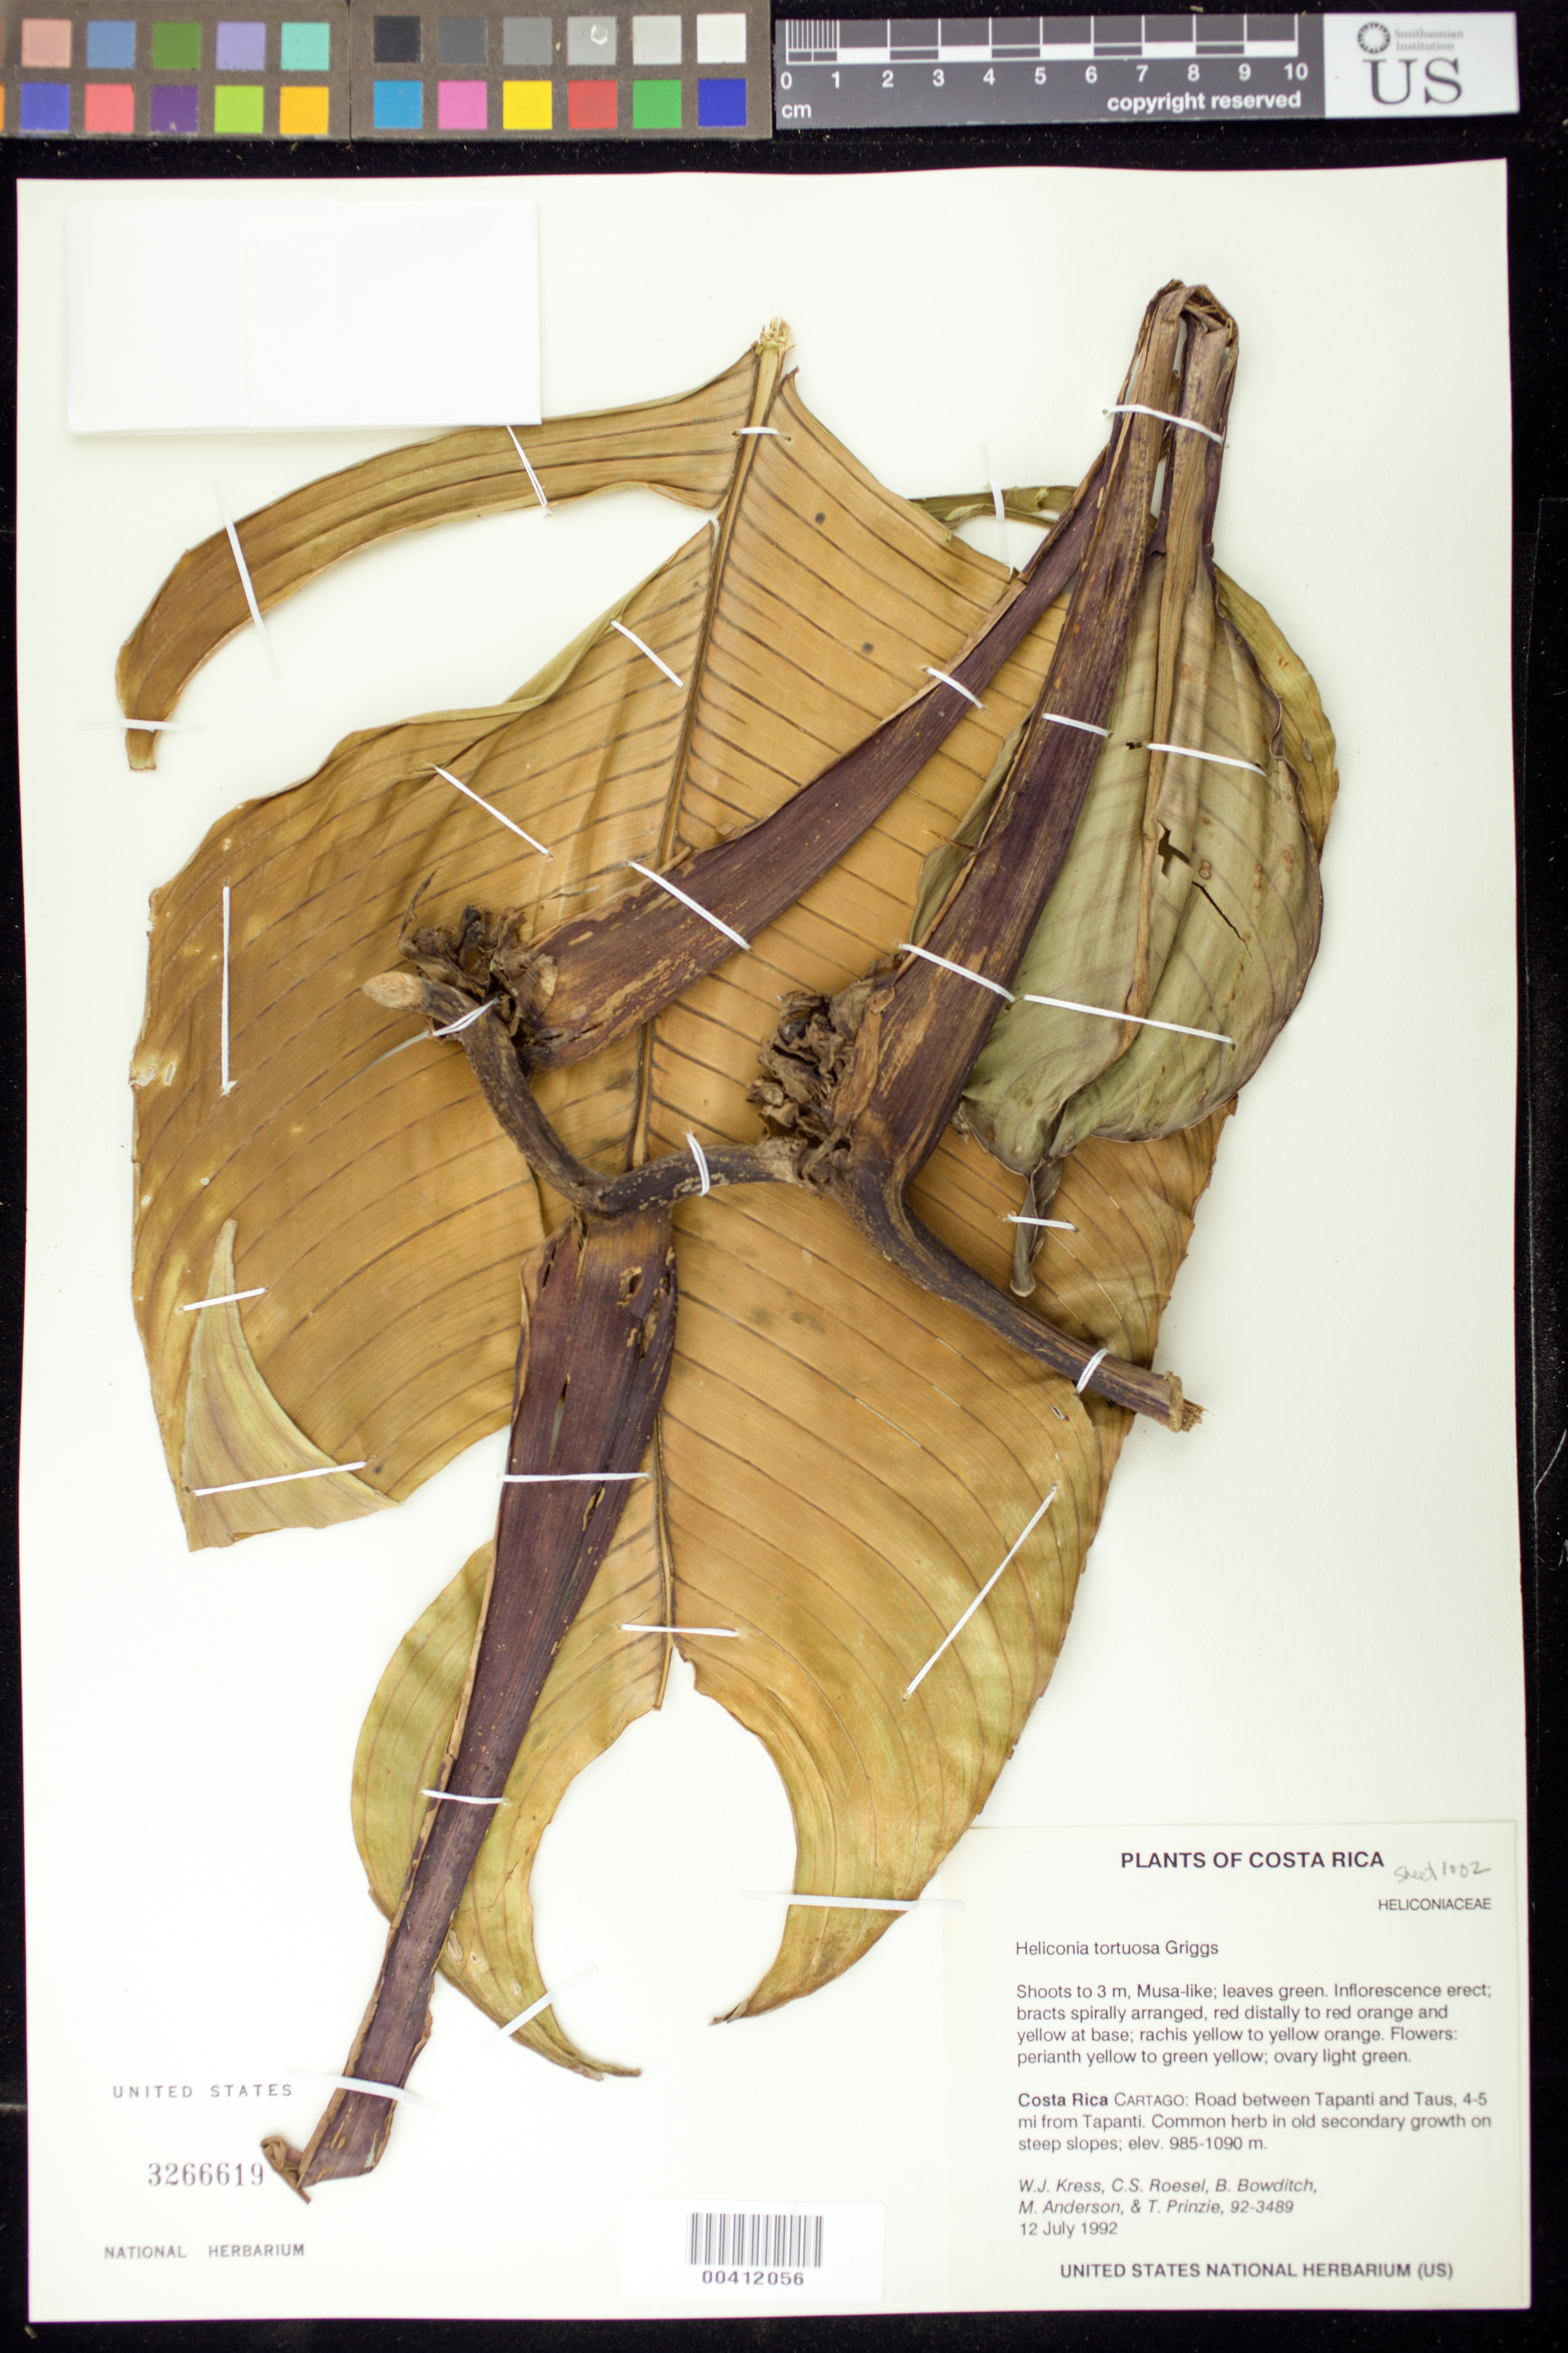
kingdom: Plantae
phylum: Tracheophyta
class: Liliopsida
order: Zingiberales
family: Heliconiaceae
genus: Heliconia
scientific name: Heliconia tortuosa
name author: R.F. Griggs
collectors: W. J. Kress, C. S. Roesel, B. Bowditch, M. Anderson & T. Prinzie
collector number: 92-3489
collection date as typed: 12 Jul 1992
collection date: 1992-07-12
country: Costa Rica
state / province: Cartago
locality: Rd between Tapanti and Taus, 4-5 mi. from Tapanti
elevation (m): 985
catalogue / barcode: US 3266619